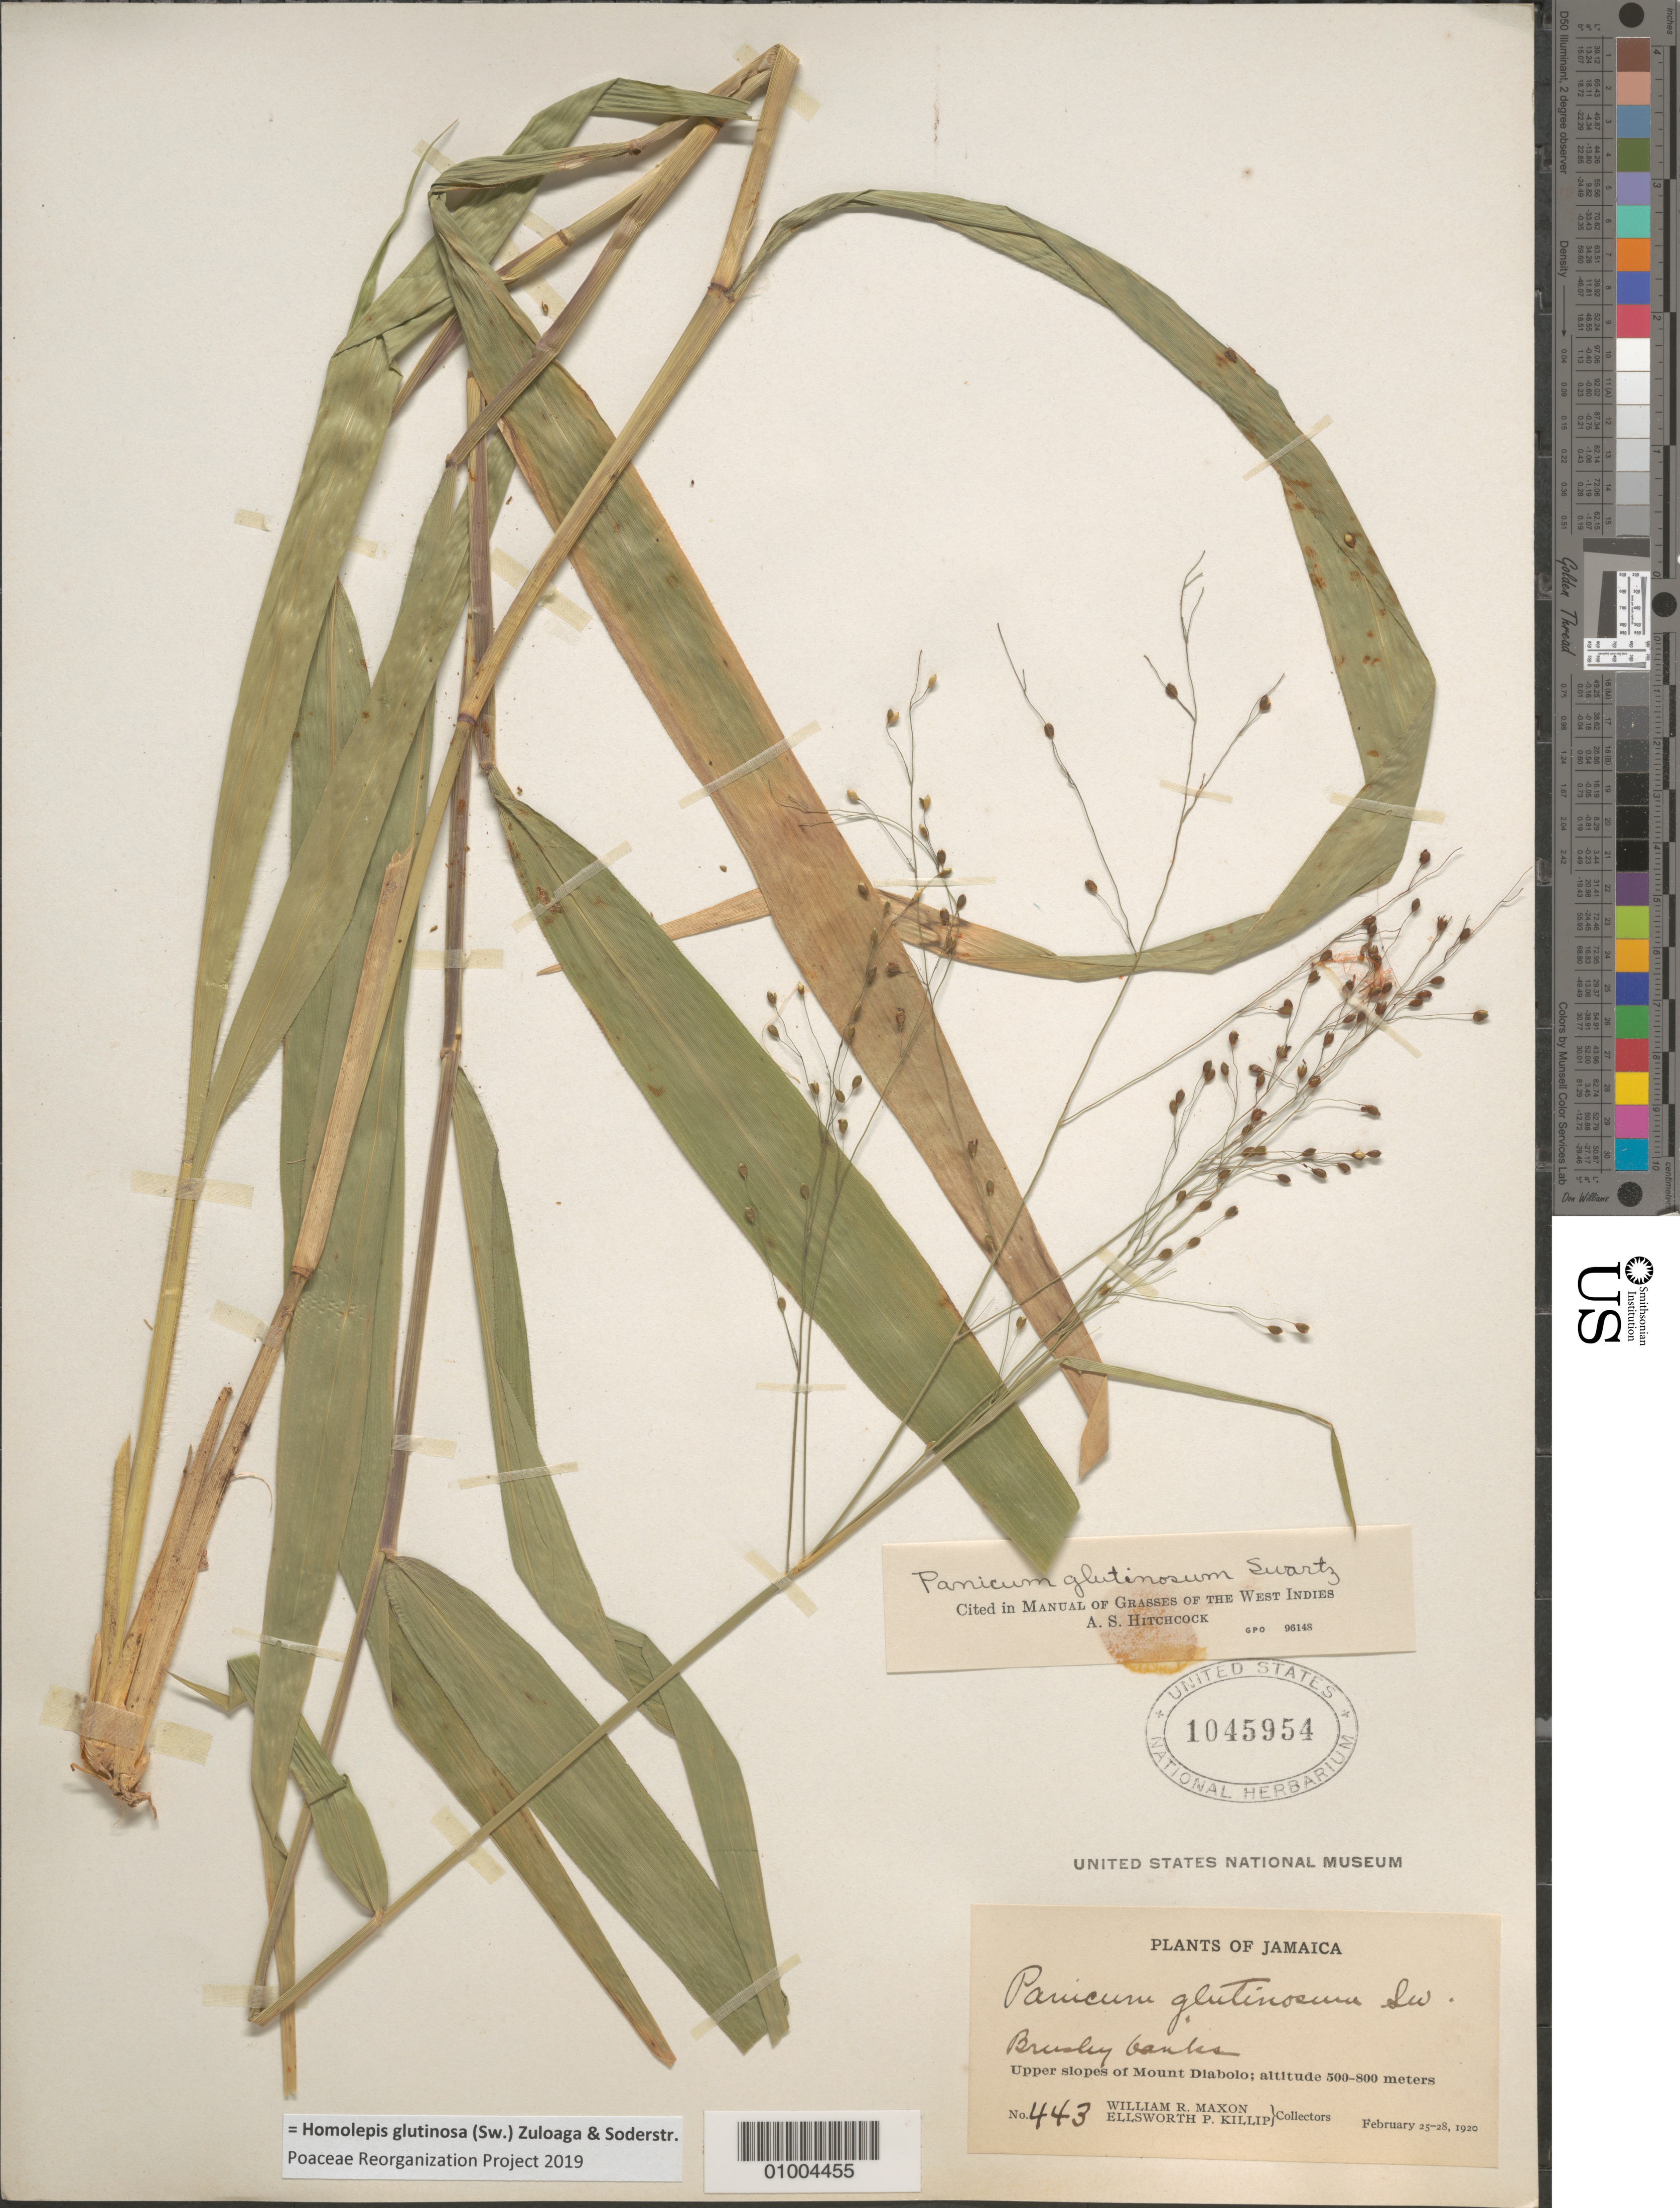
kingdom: Plantae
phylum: Tracheophyta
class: Liliopsida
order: Poales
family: Poaceae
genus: Homolepis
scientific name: Homolepis glutinosa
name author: (Sw.) Zuloaga & Soderstr.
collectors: W. R. Maxon & E. P. Killip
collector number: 443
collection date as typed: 25 Feb 1920 to 28 Feb 1920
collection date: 1920-02-25/1920-02-28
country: Jamaica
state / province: Saint Catherine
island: Jamaica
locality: upper slopes of Mount Diabolo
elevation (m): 500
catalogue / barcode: US 1045954